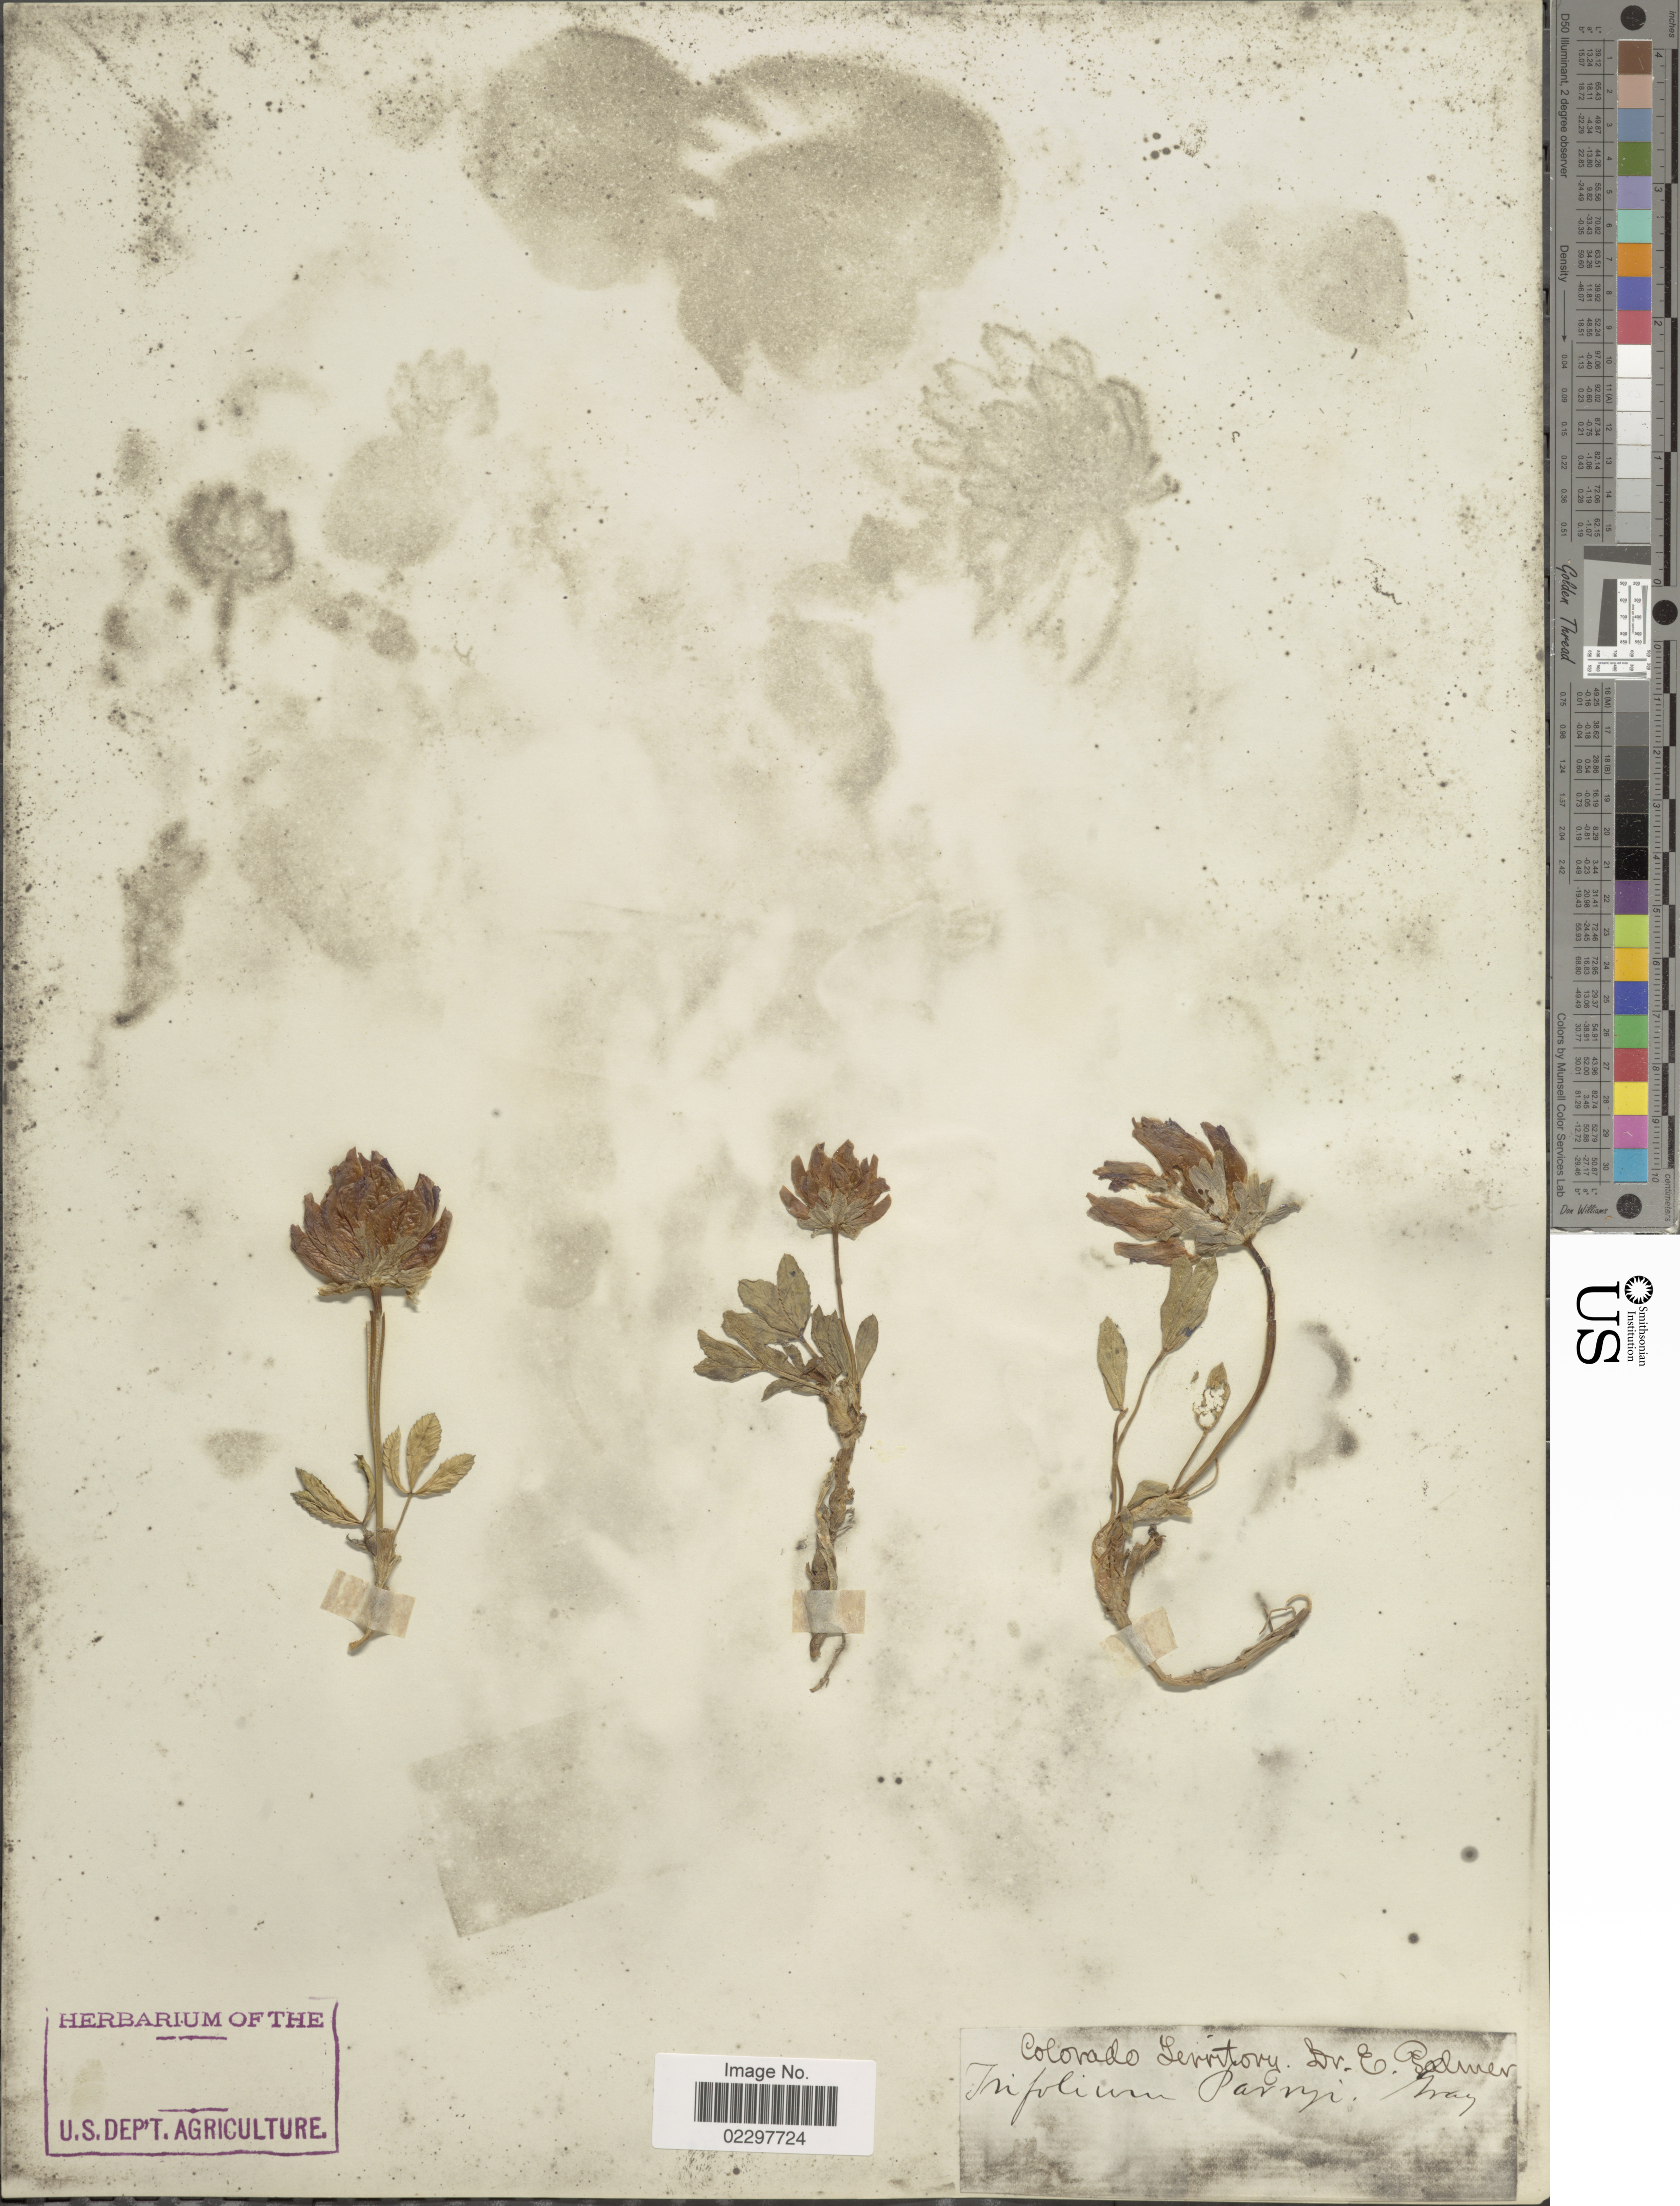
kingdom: Plantae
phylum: Tracheophyta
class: Magnoliopsida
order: Fabales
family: Fabaceae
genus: Trifolium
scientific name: Trifolium parryi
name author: A. Gray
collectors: E. Palmer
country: United States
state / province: Colorado